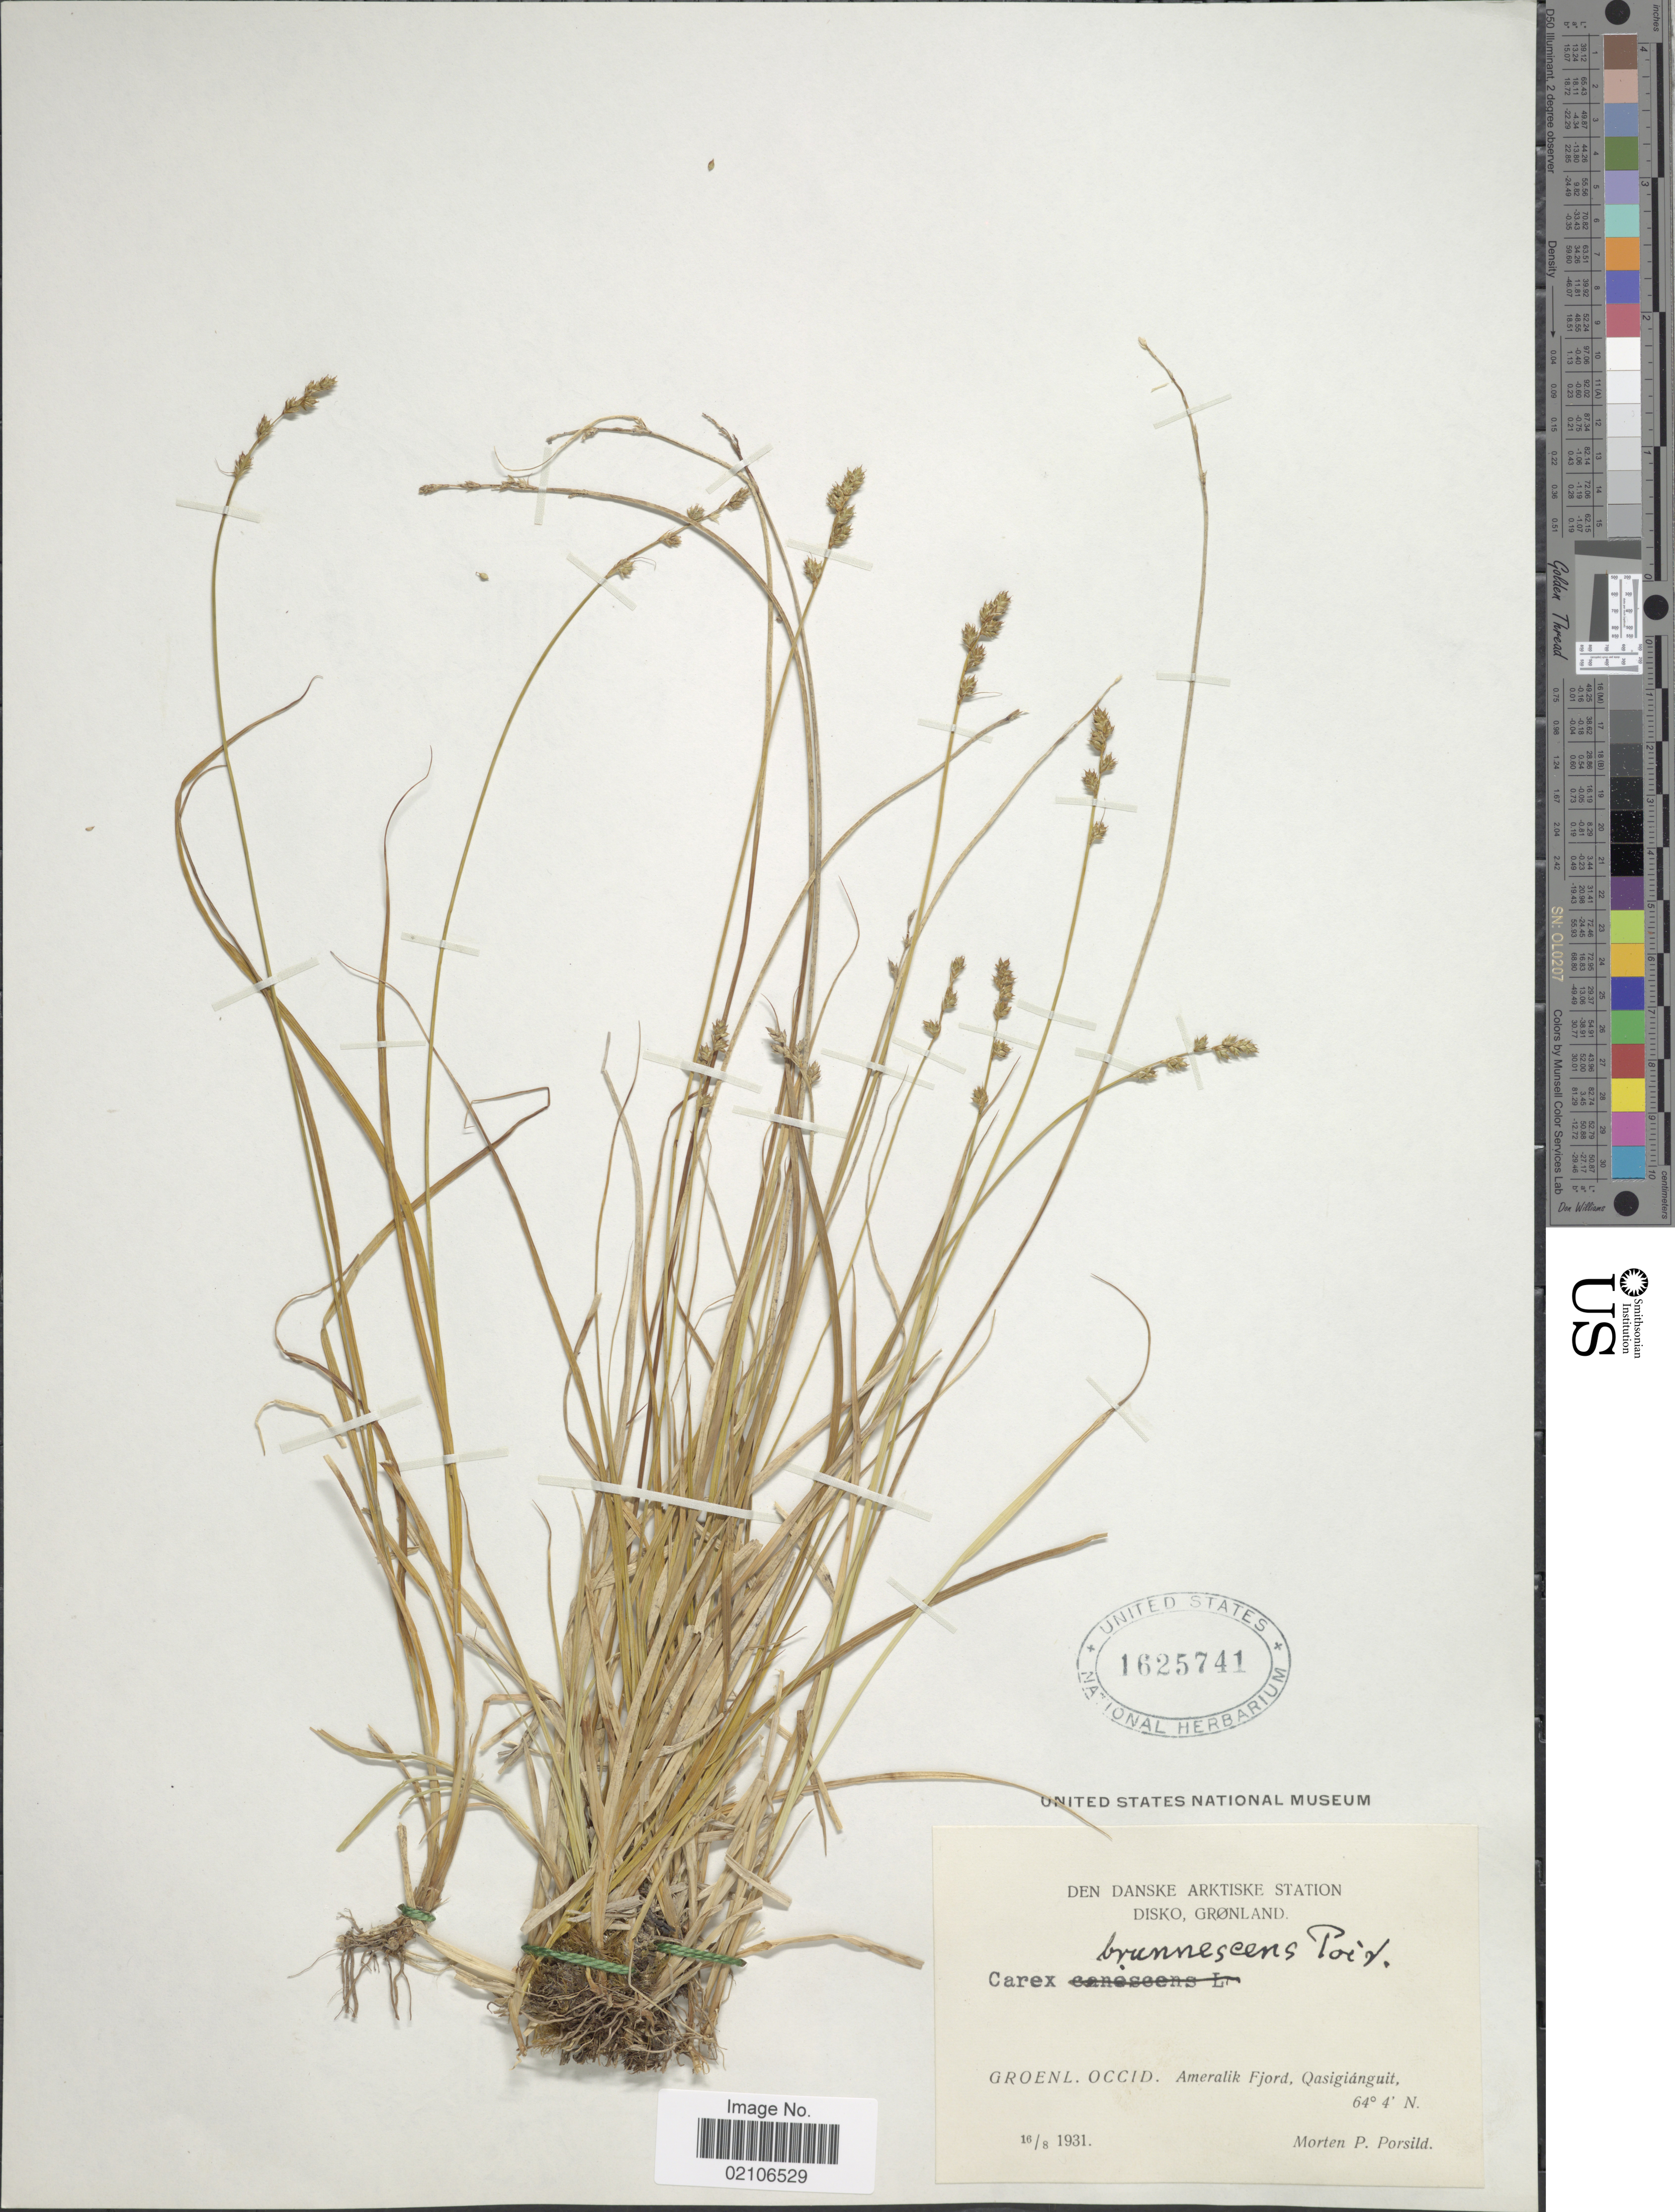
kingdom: Plantae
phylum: Tracheophyta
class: Liliopsida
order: Poales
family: Cyperaceae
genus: Carex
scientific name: Carex brunnescens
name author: (Pers.) Poir.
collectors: M. P. Porsild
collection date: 1931-08-16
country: Greenland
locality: Den Dankse Arktiske Station Disko, Gronland, Groenl. Occid. Ameralik Fjord, Qasigianguit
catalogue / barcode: US 1625741